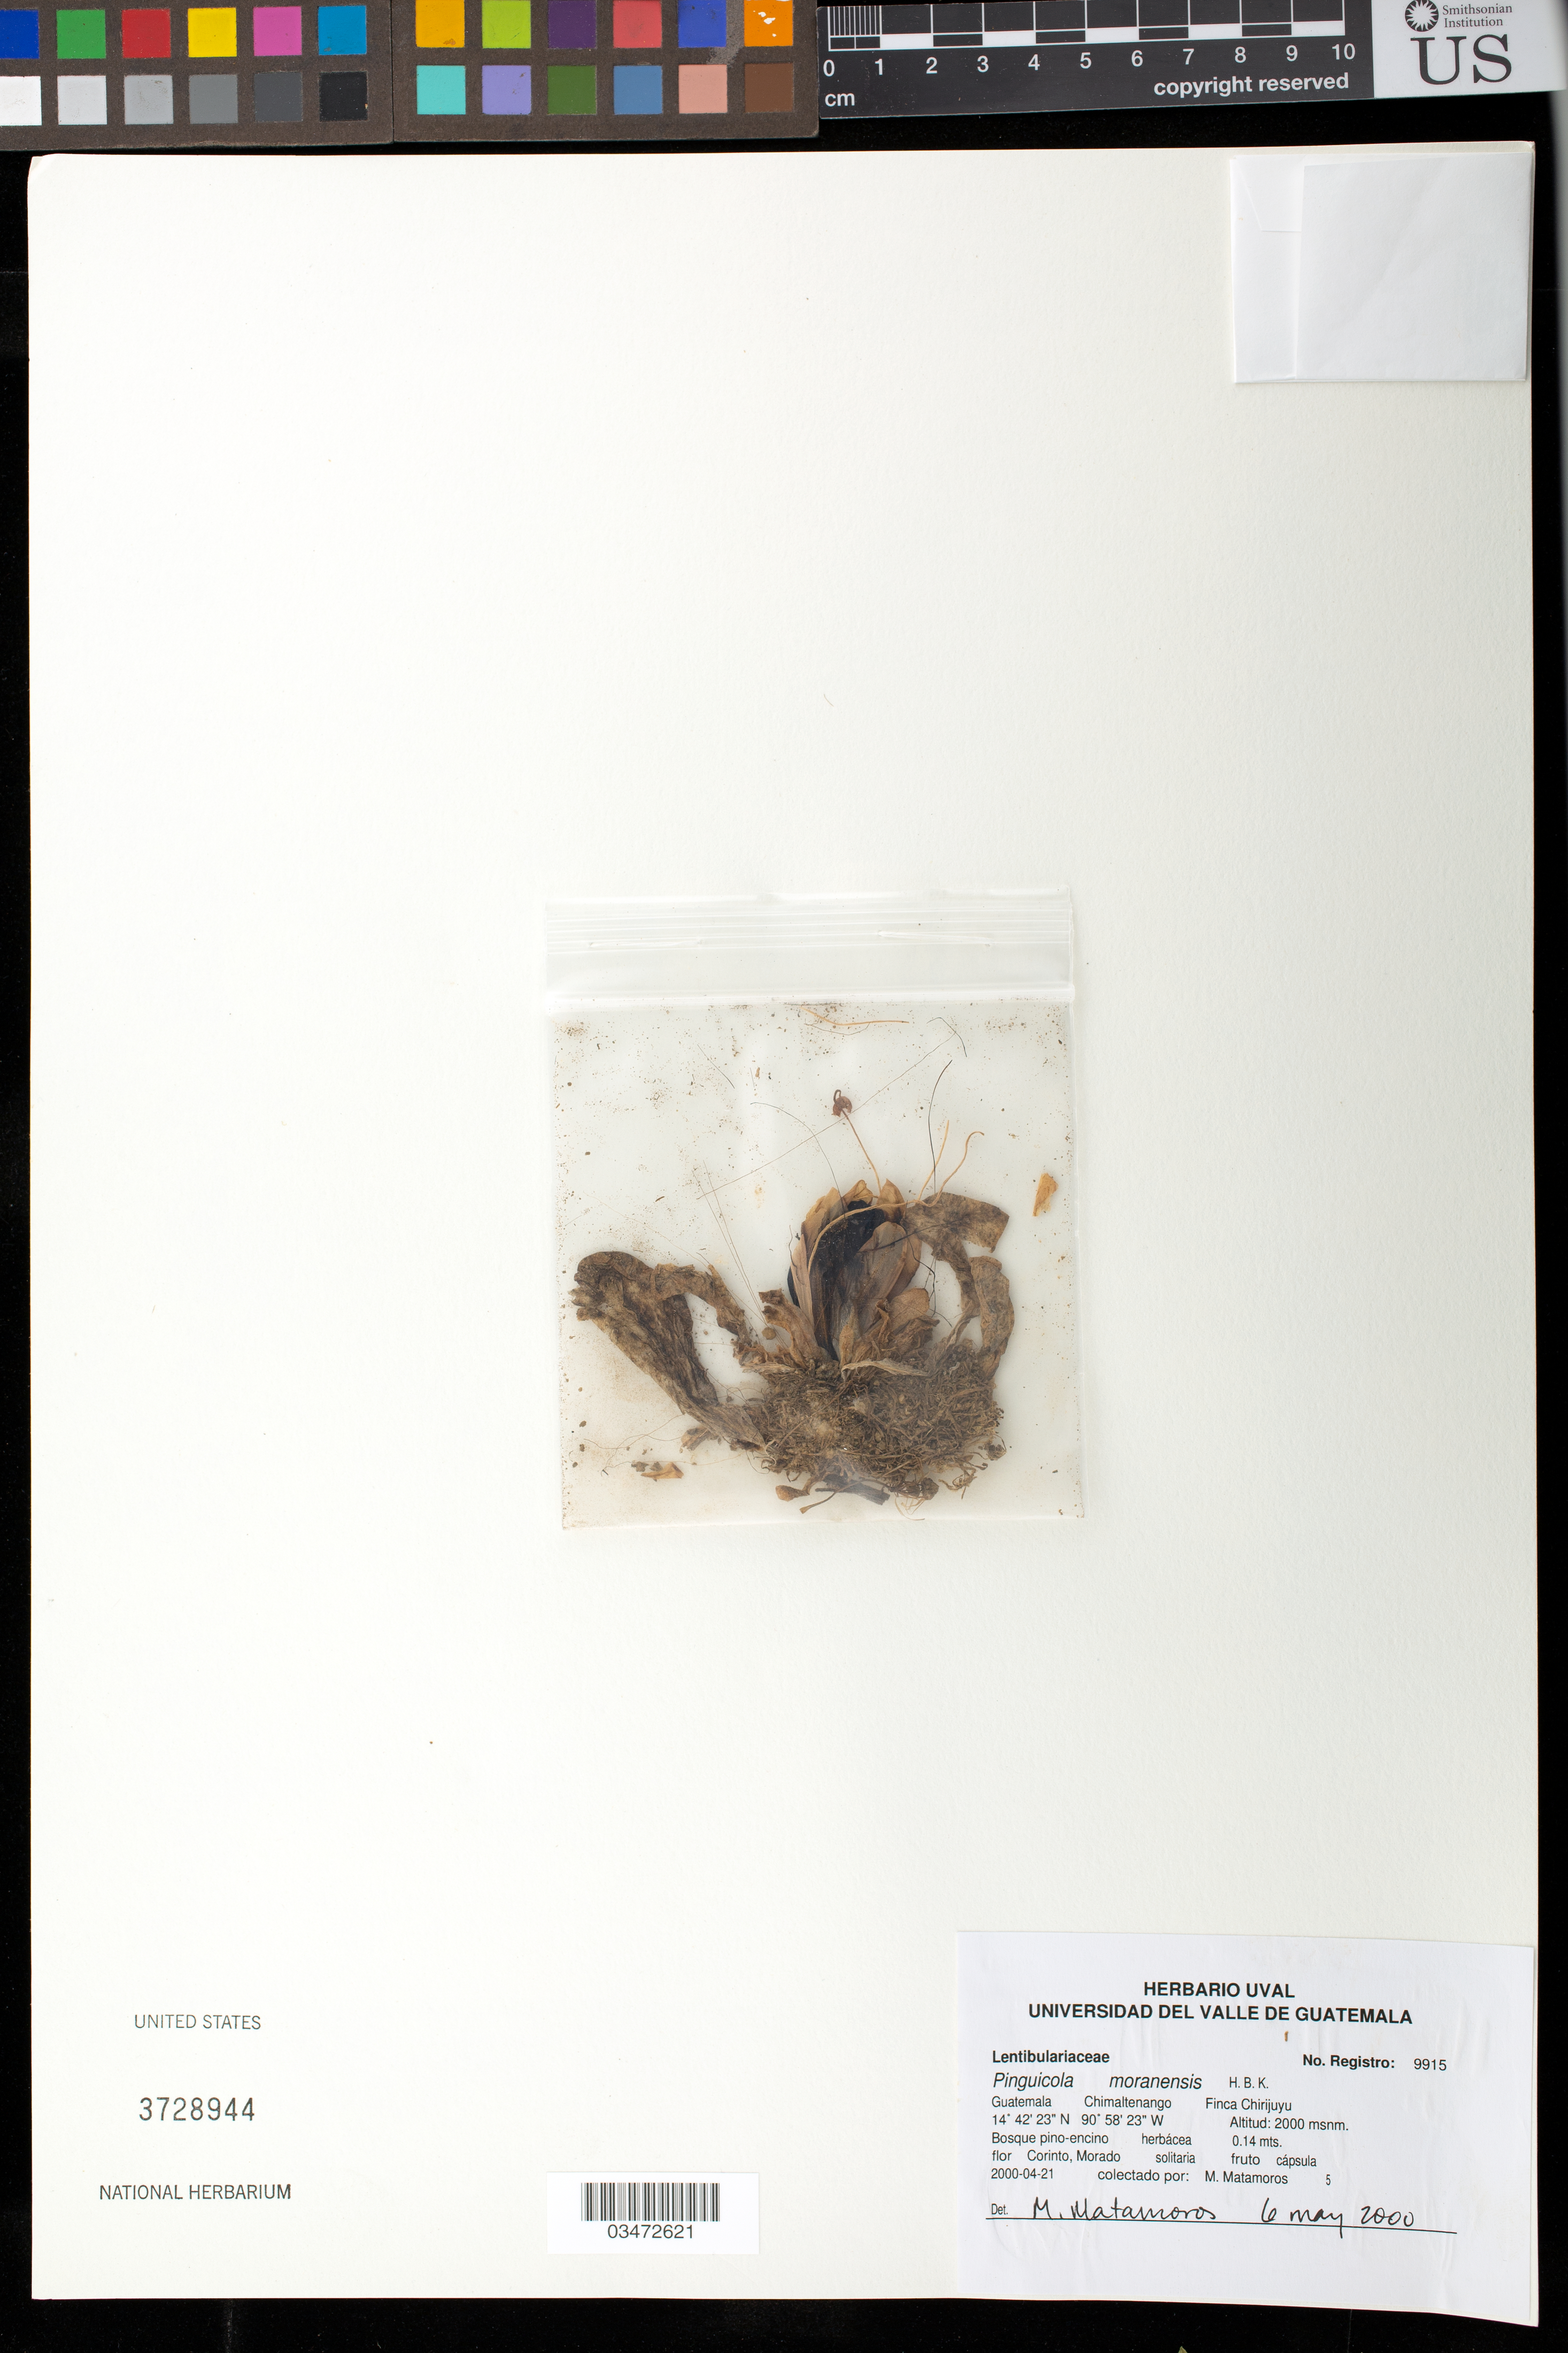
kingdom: Plantae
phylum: Tracheophyta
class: Magnoliopsida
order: Lamiales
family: Lentibulariaceae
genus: Pinguicula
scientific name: Pinguicula moranensis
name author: Kunth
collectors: M. Matamoros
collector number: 9915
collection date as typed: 20 May 2000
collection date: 2000-04-21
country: Guatemala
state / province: Chimaltenango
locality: Finca Chirijuyu Bosque pino-encino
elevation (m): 610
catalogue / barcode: US 3728944